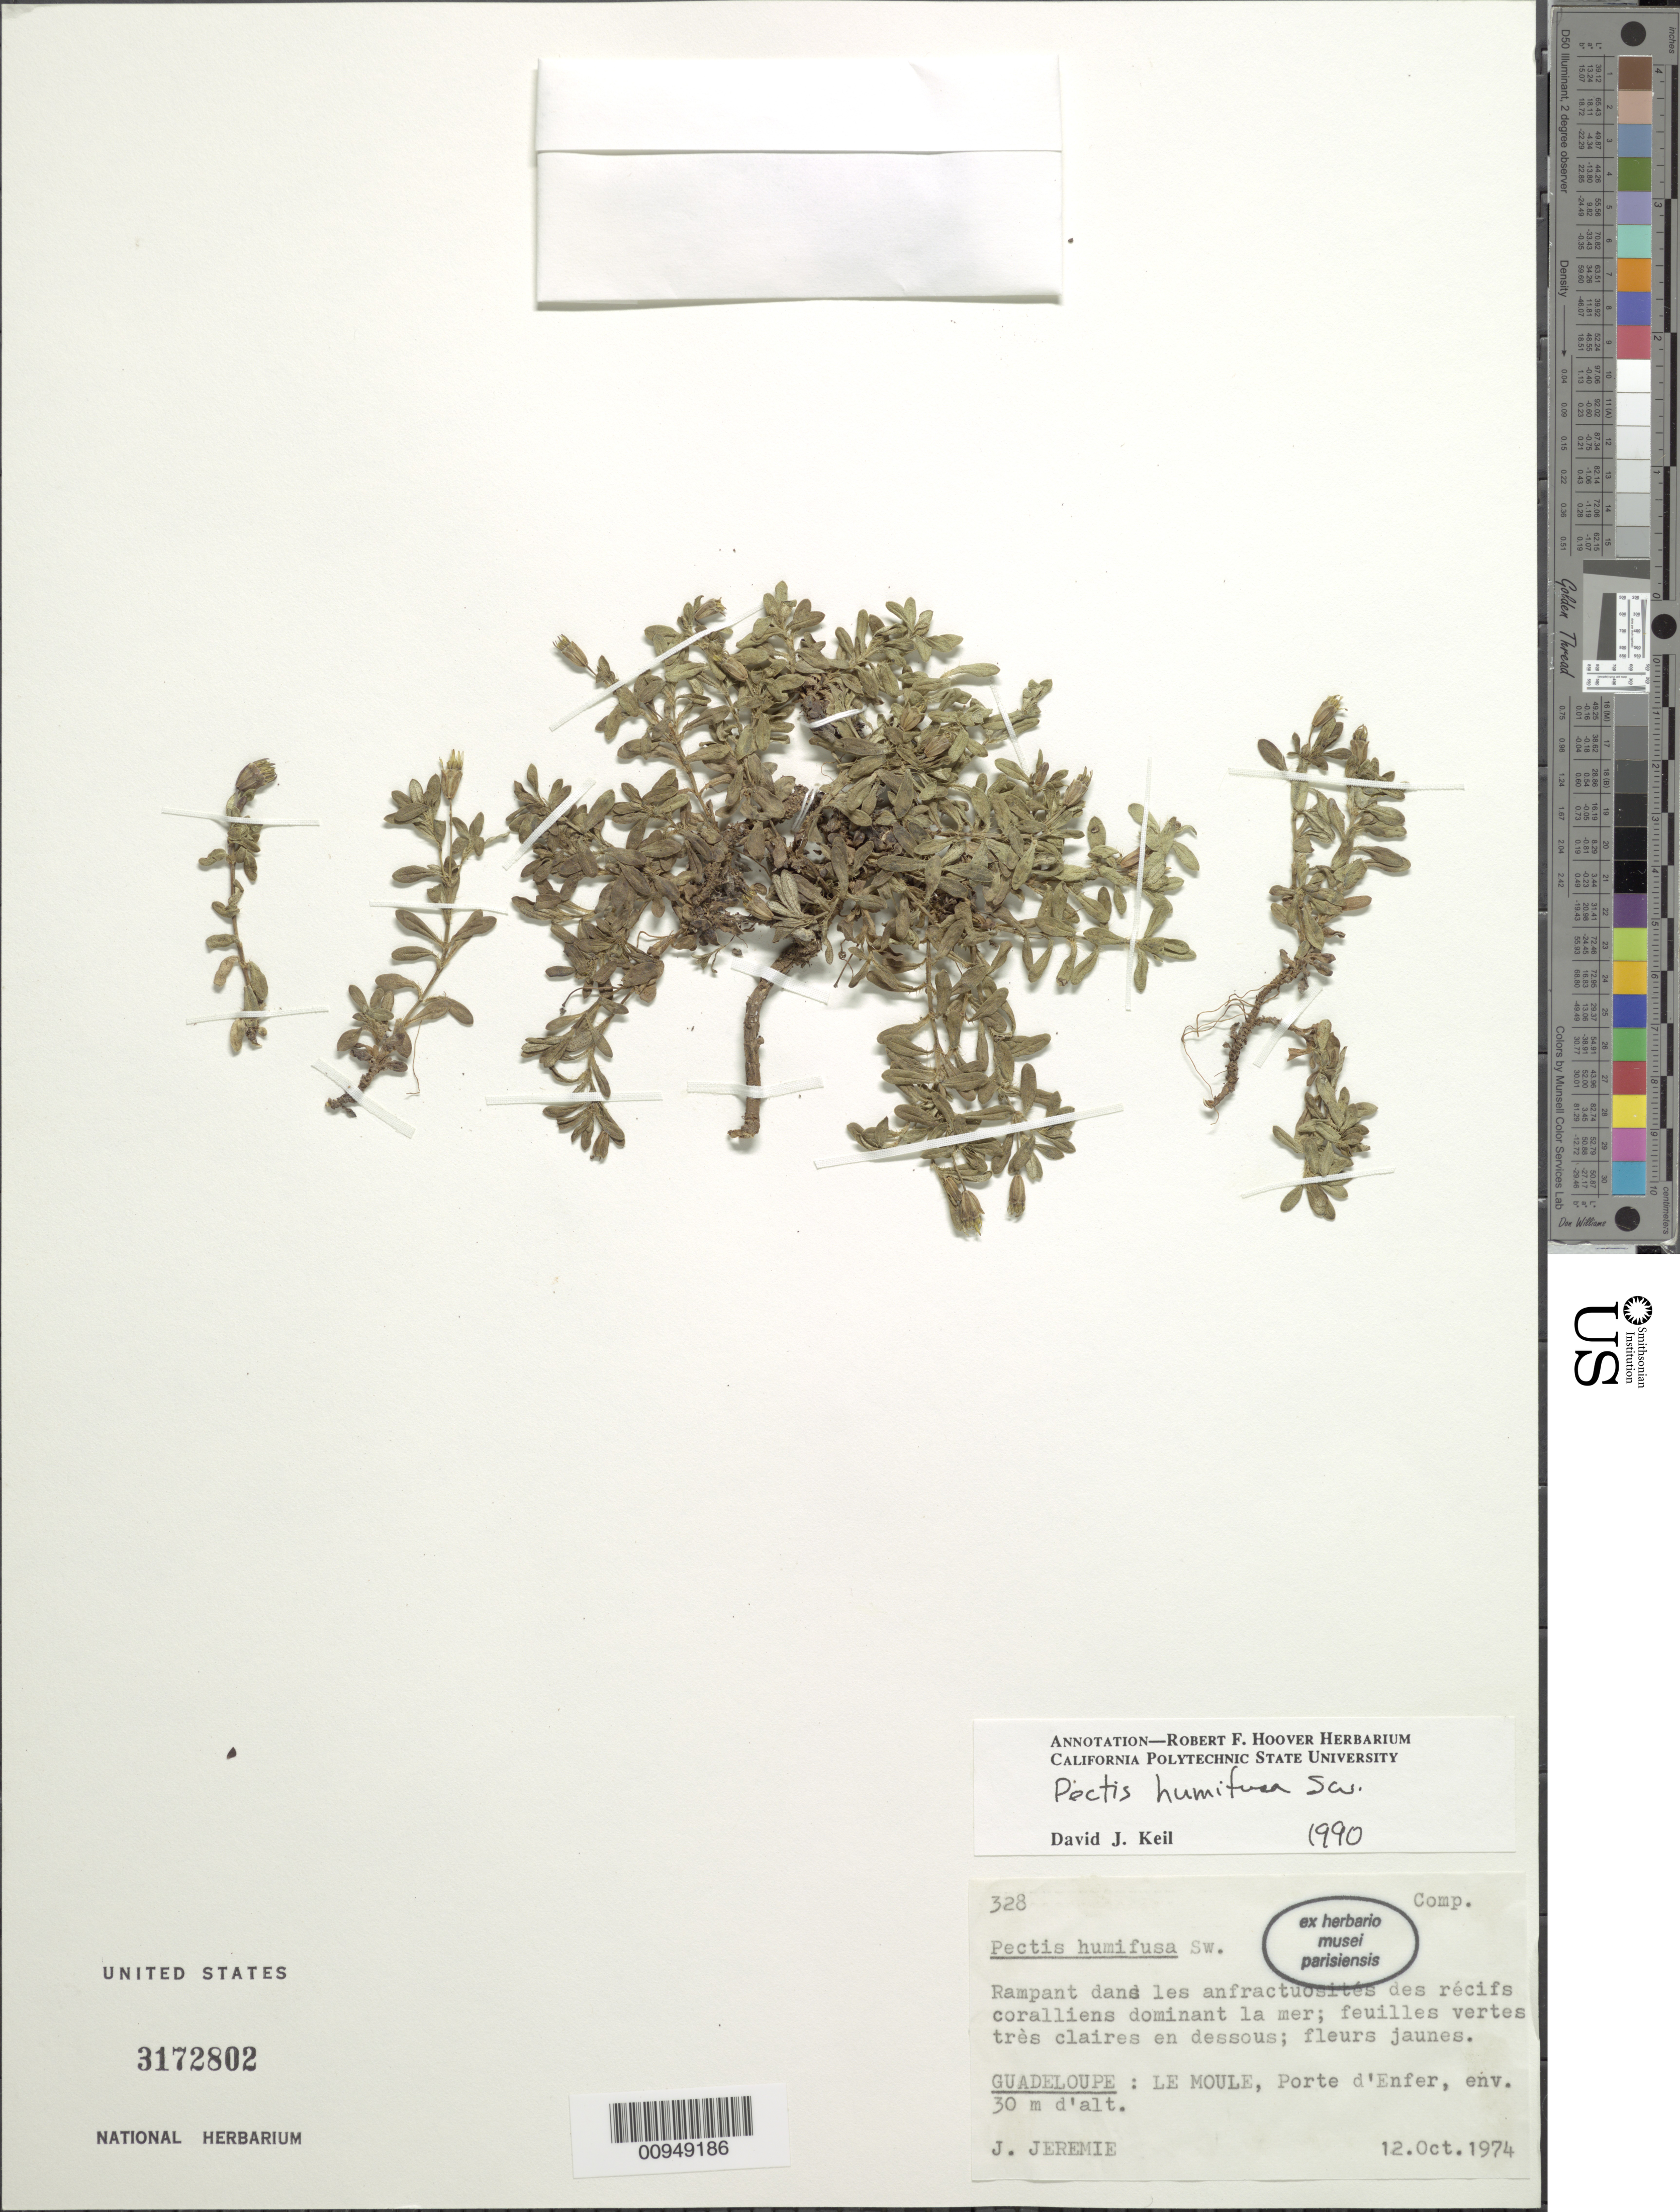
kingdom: Plantae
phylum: Tracheophyta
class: Magnoliopsida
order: Asterales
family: Asteraceae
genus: Pectis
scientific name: Pectis humifusa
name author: Sw.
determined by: Keil, D. J.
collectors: J. Jérémie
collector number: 328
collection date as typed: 12 Oct 1974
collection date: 1974-10-12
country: Guadeloupe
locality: Le Moule, Porte d'Enfer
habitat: Rampant dans les anfractuosités des récifs coralliens dominant la mer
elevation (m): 30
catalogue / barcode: US 3172802